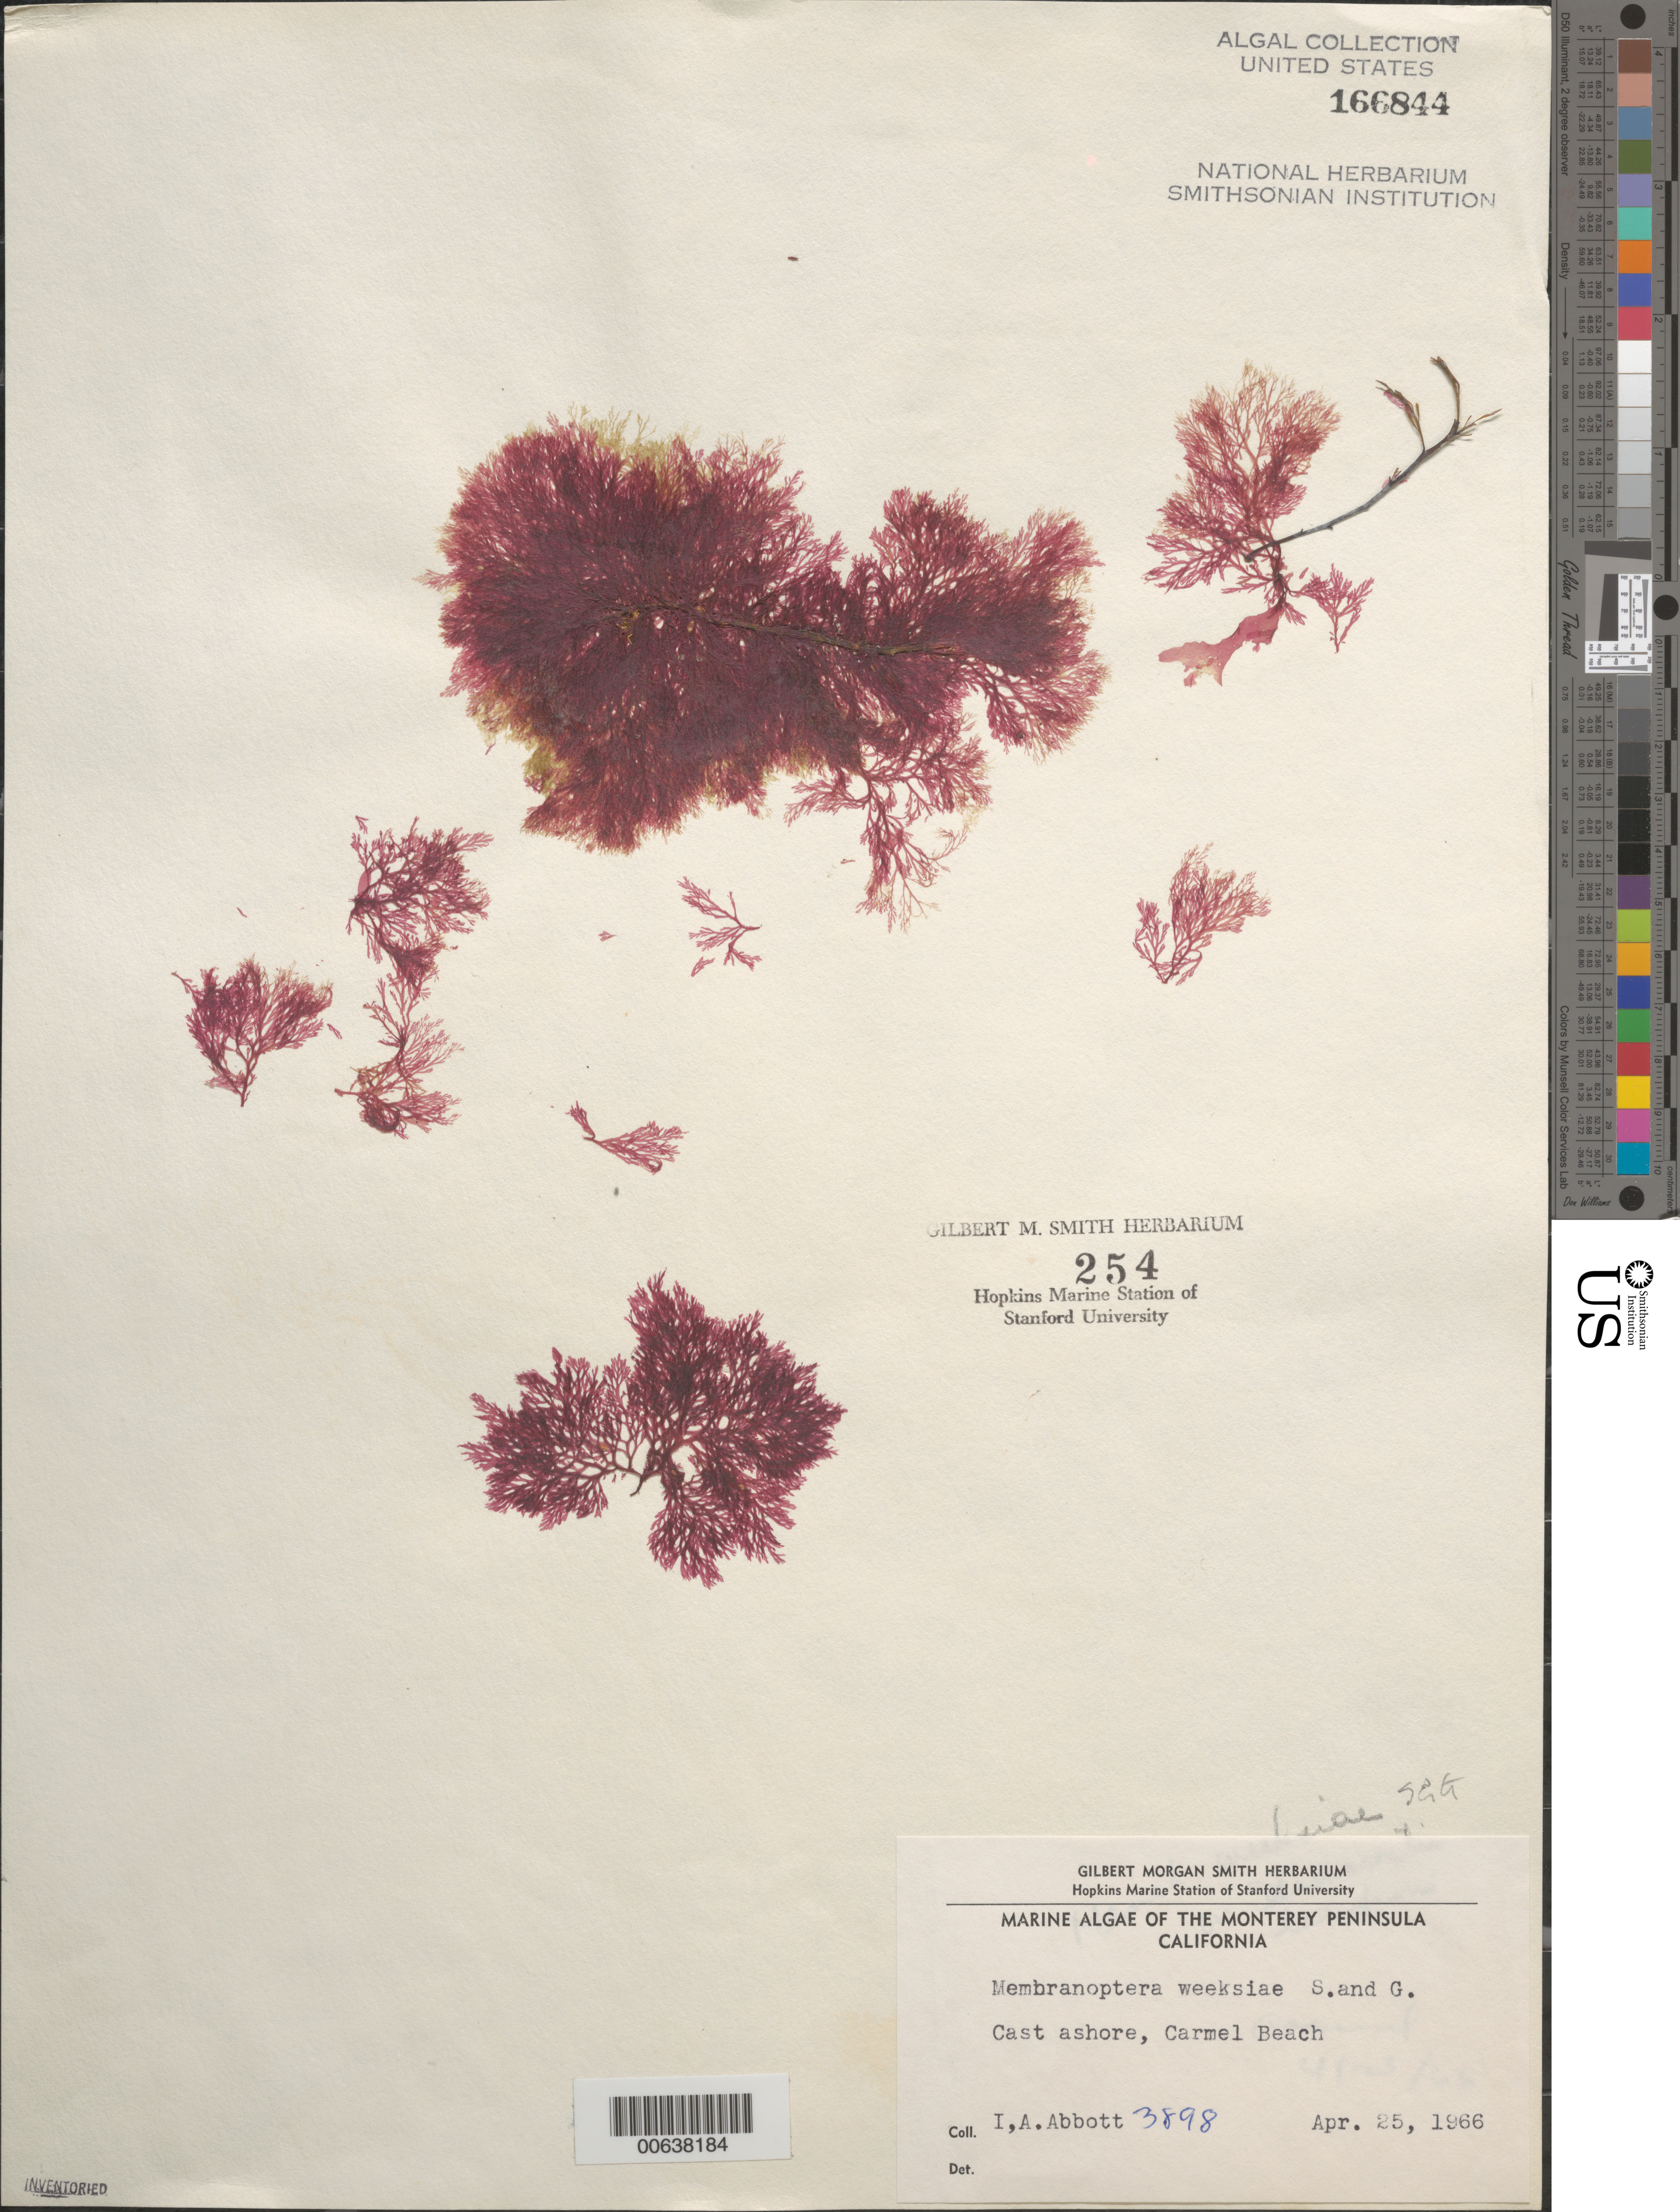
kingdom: Plantae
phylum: Rhodophyta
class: Florideophyceae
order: Ceramiales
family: Delesseriaceae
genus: Membranoptera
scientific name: Membranoptera weeksiae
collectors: I. A. Abbott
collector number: IAA 3898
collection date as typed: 25 Apr 1966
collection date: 1966-04-25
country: United States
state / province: California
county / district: Monterey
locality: Carmel Beach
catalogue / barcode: US 166844